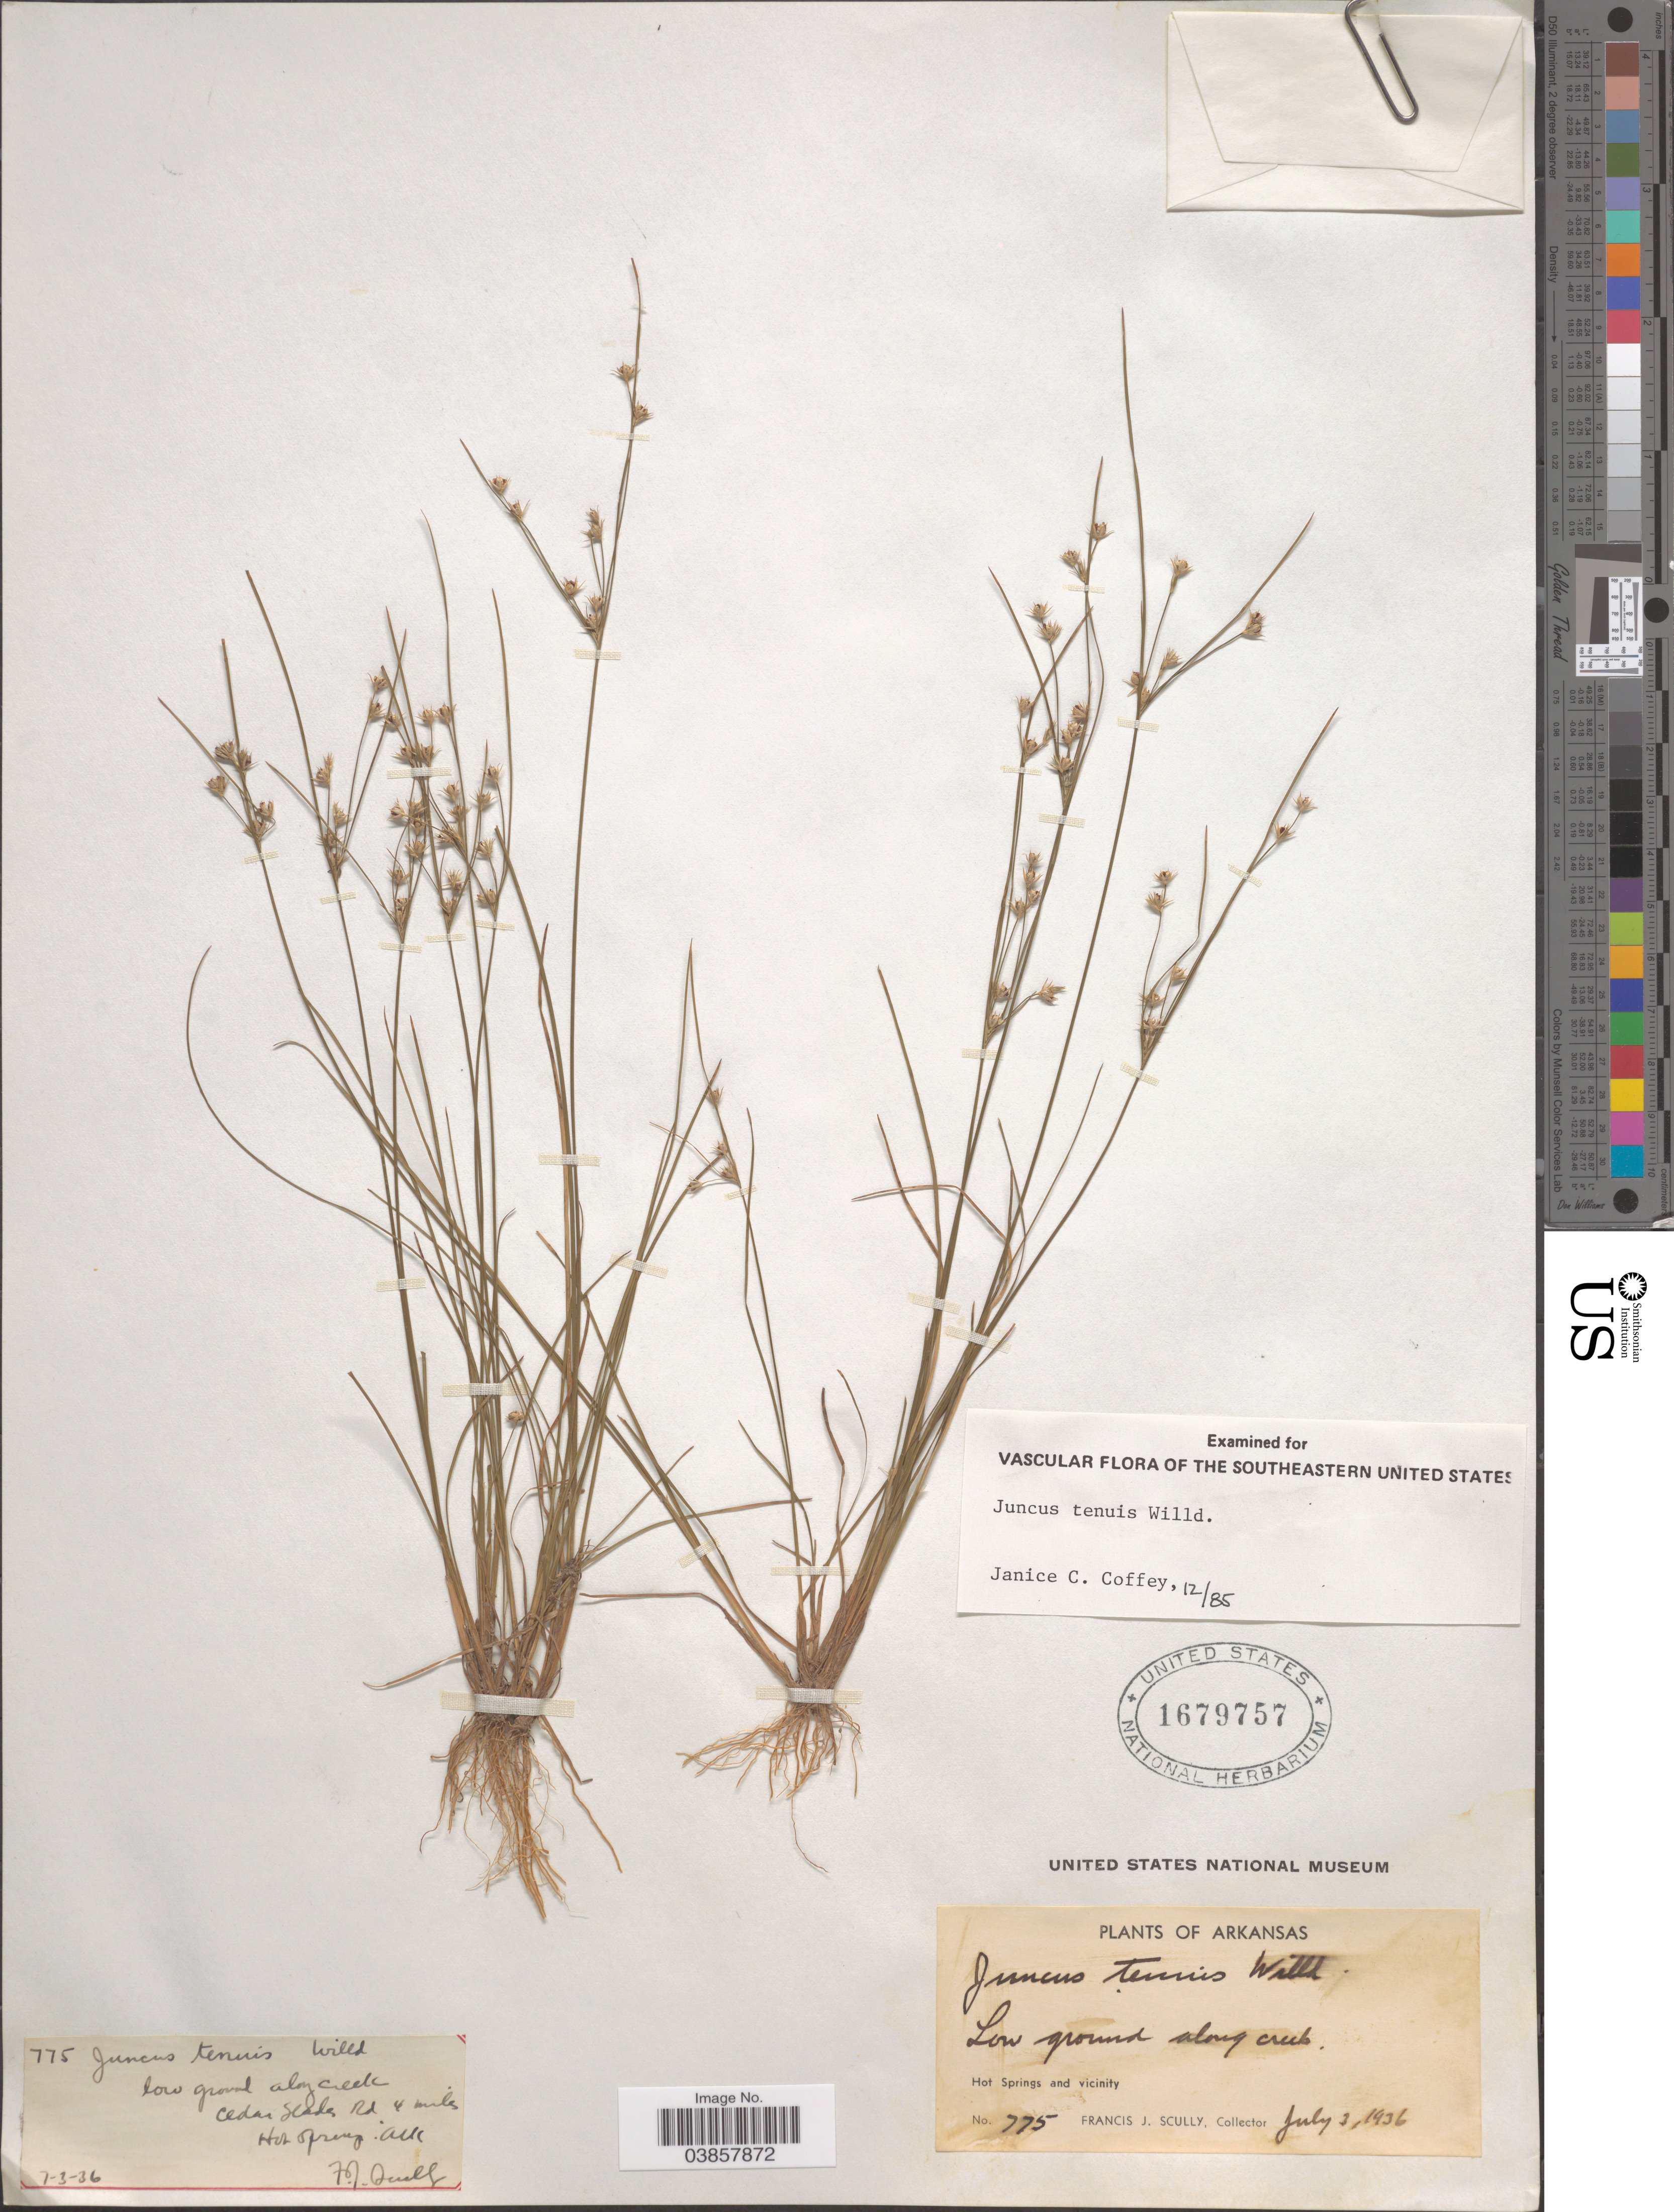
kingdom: Plantae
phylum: Tracheophyta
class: Liliopsida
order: Poales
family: Juncaceae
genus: Juncus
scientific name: Juncus tenuis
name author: Willd.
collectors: F. J. Scully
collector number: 775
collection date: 1936-07-03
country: United States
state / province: Arkansas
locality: Cedar Glade Rd 4 miles. Hot Springs and vicinity.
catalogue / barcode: US 1679757